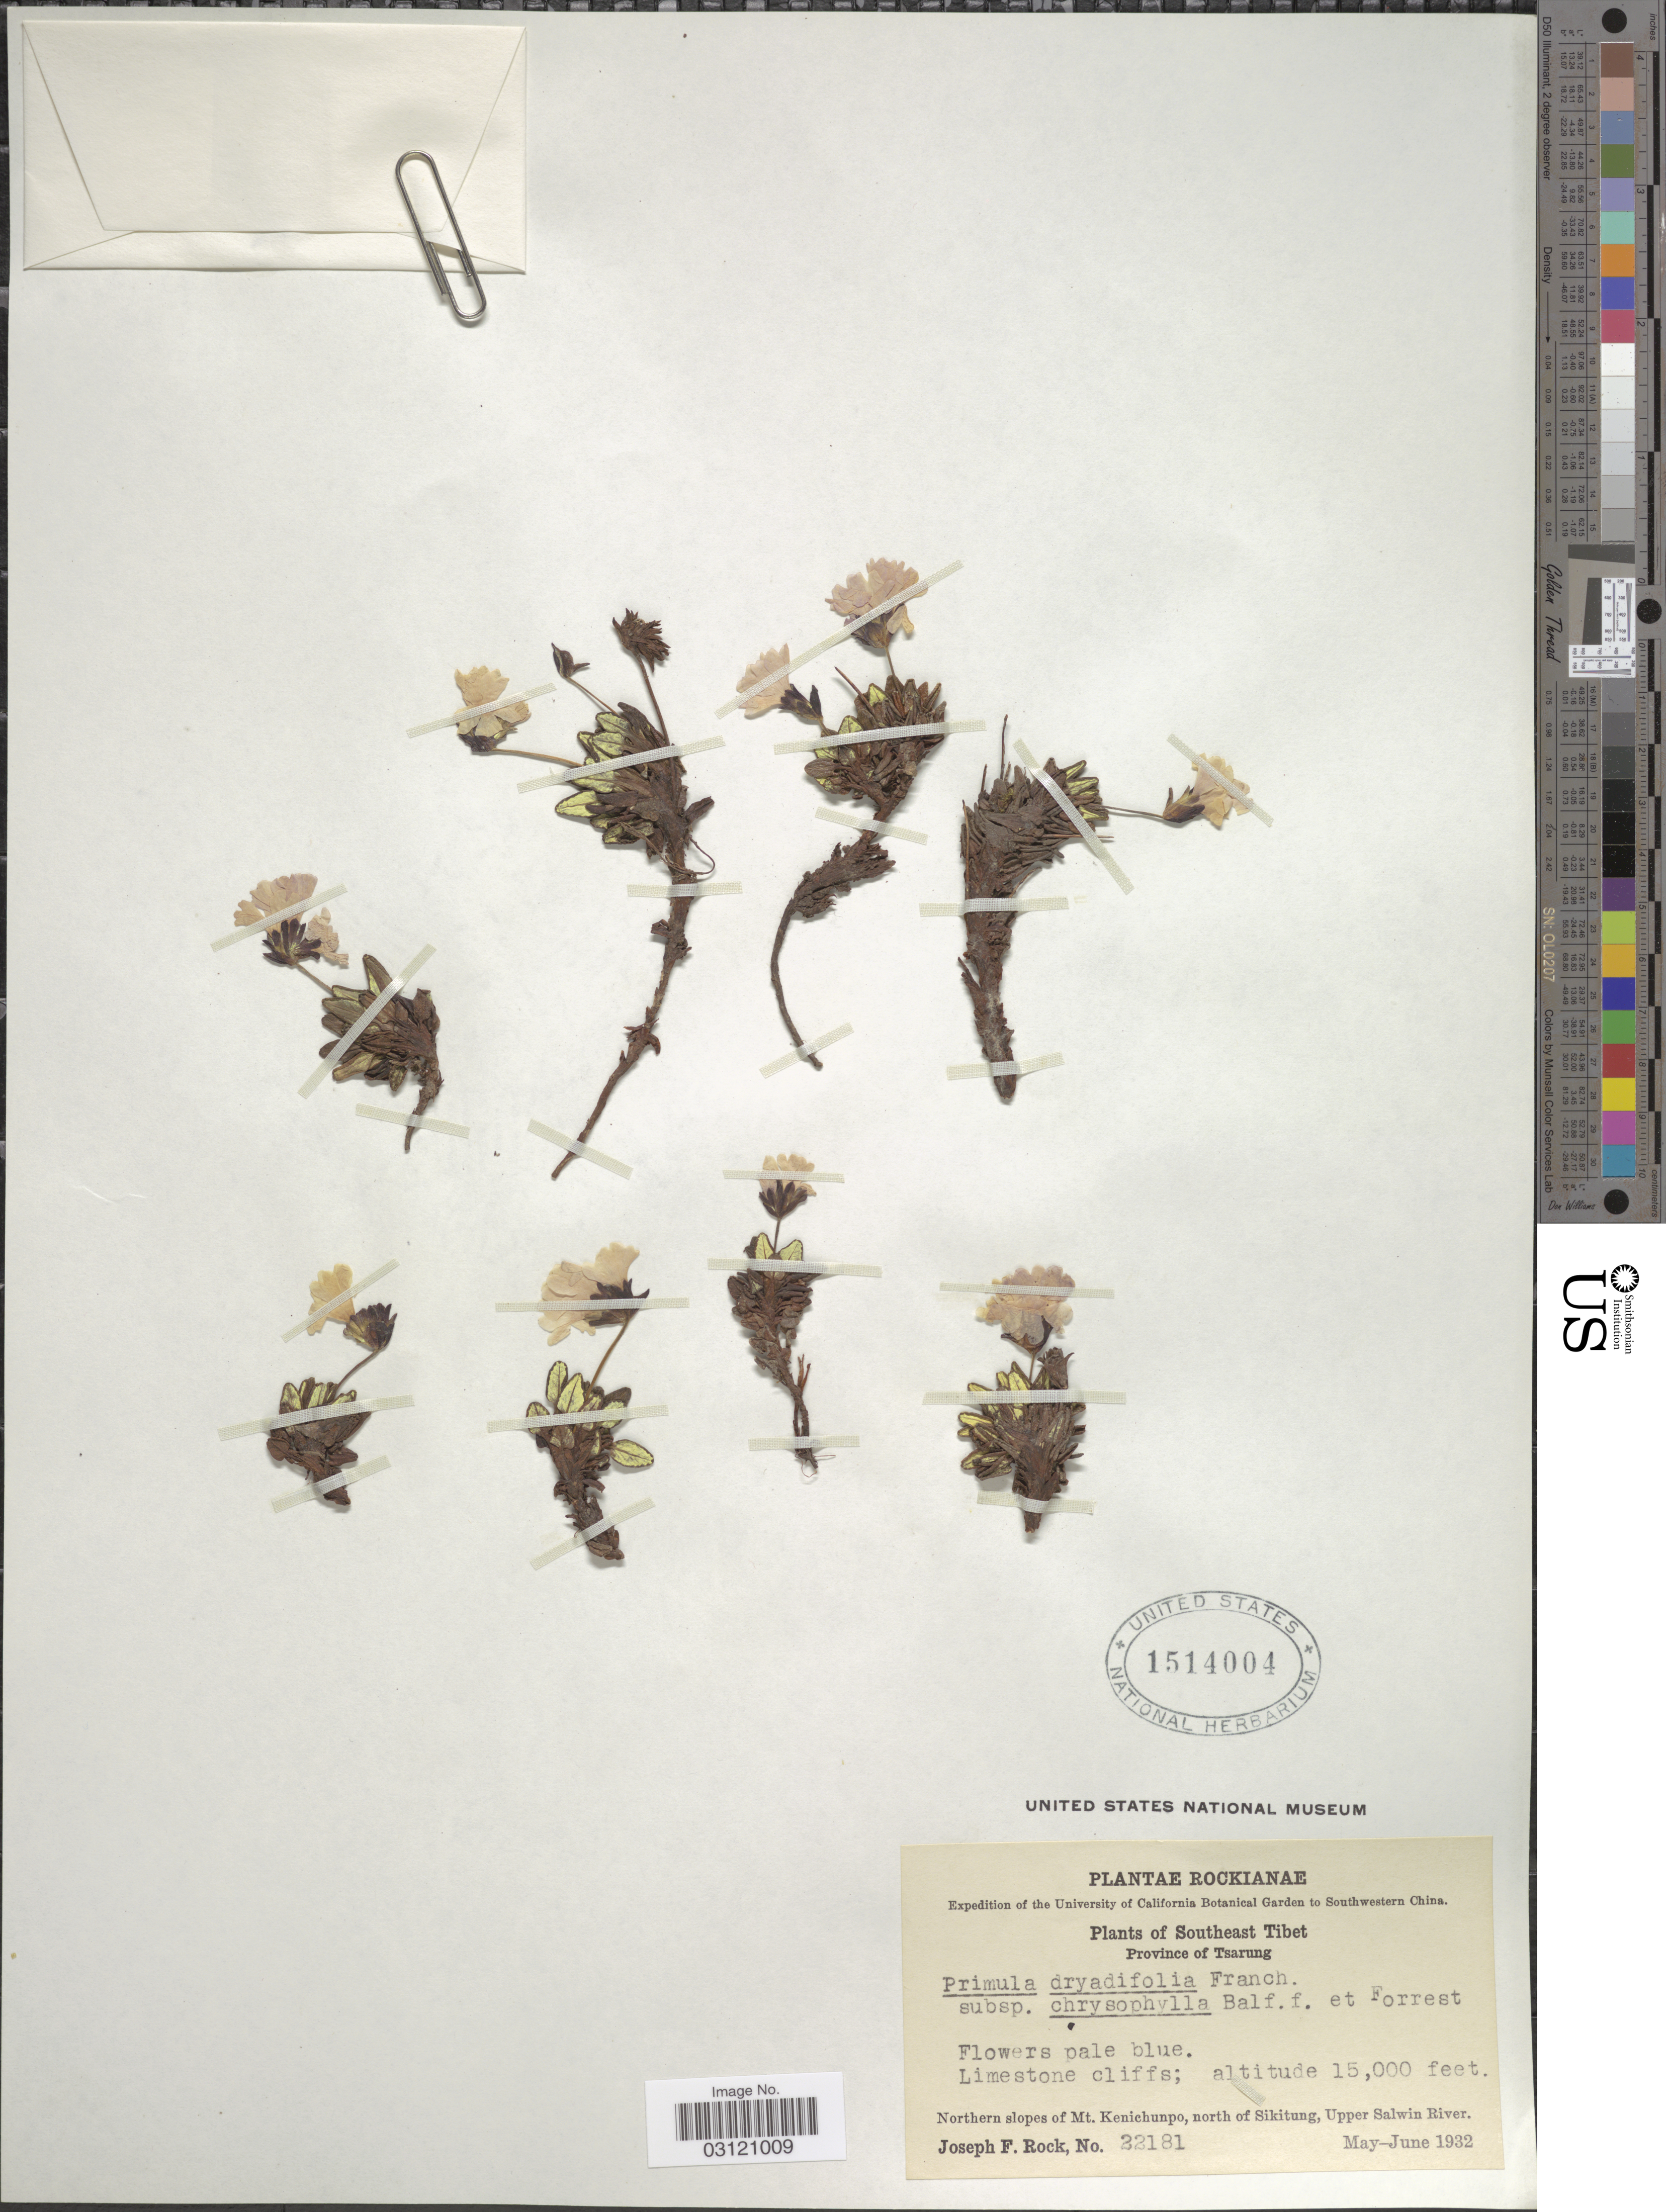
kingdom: Plantae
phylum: Tracheophyta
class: Magnoliopsida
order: Ericales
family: Primulaceae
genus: Primula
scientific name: Primula dryadifolia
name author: Franch.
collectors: J. F. Rock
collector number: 22181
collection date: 1932-05/1932-06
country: China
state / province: Xizang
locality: Southwestern China. Southeast Tibet. Province of Tsarung. Northern slopes of Mt. Kenichunpo, north of Sikitung, Upper Salwin River.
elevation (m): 4572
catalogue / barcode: US 1514004